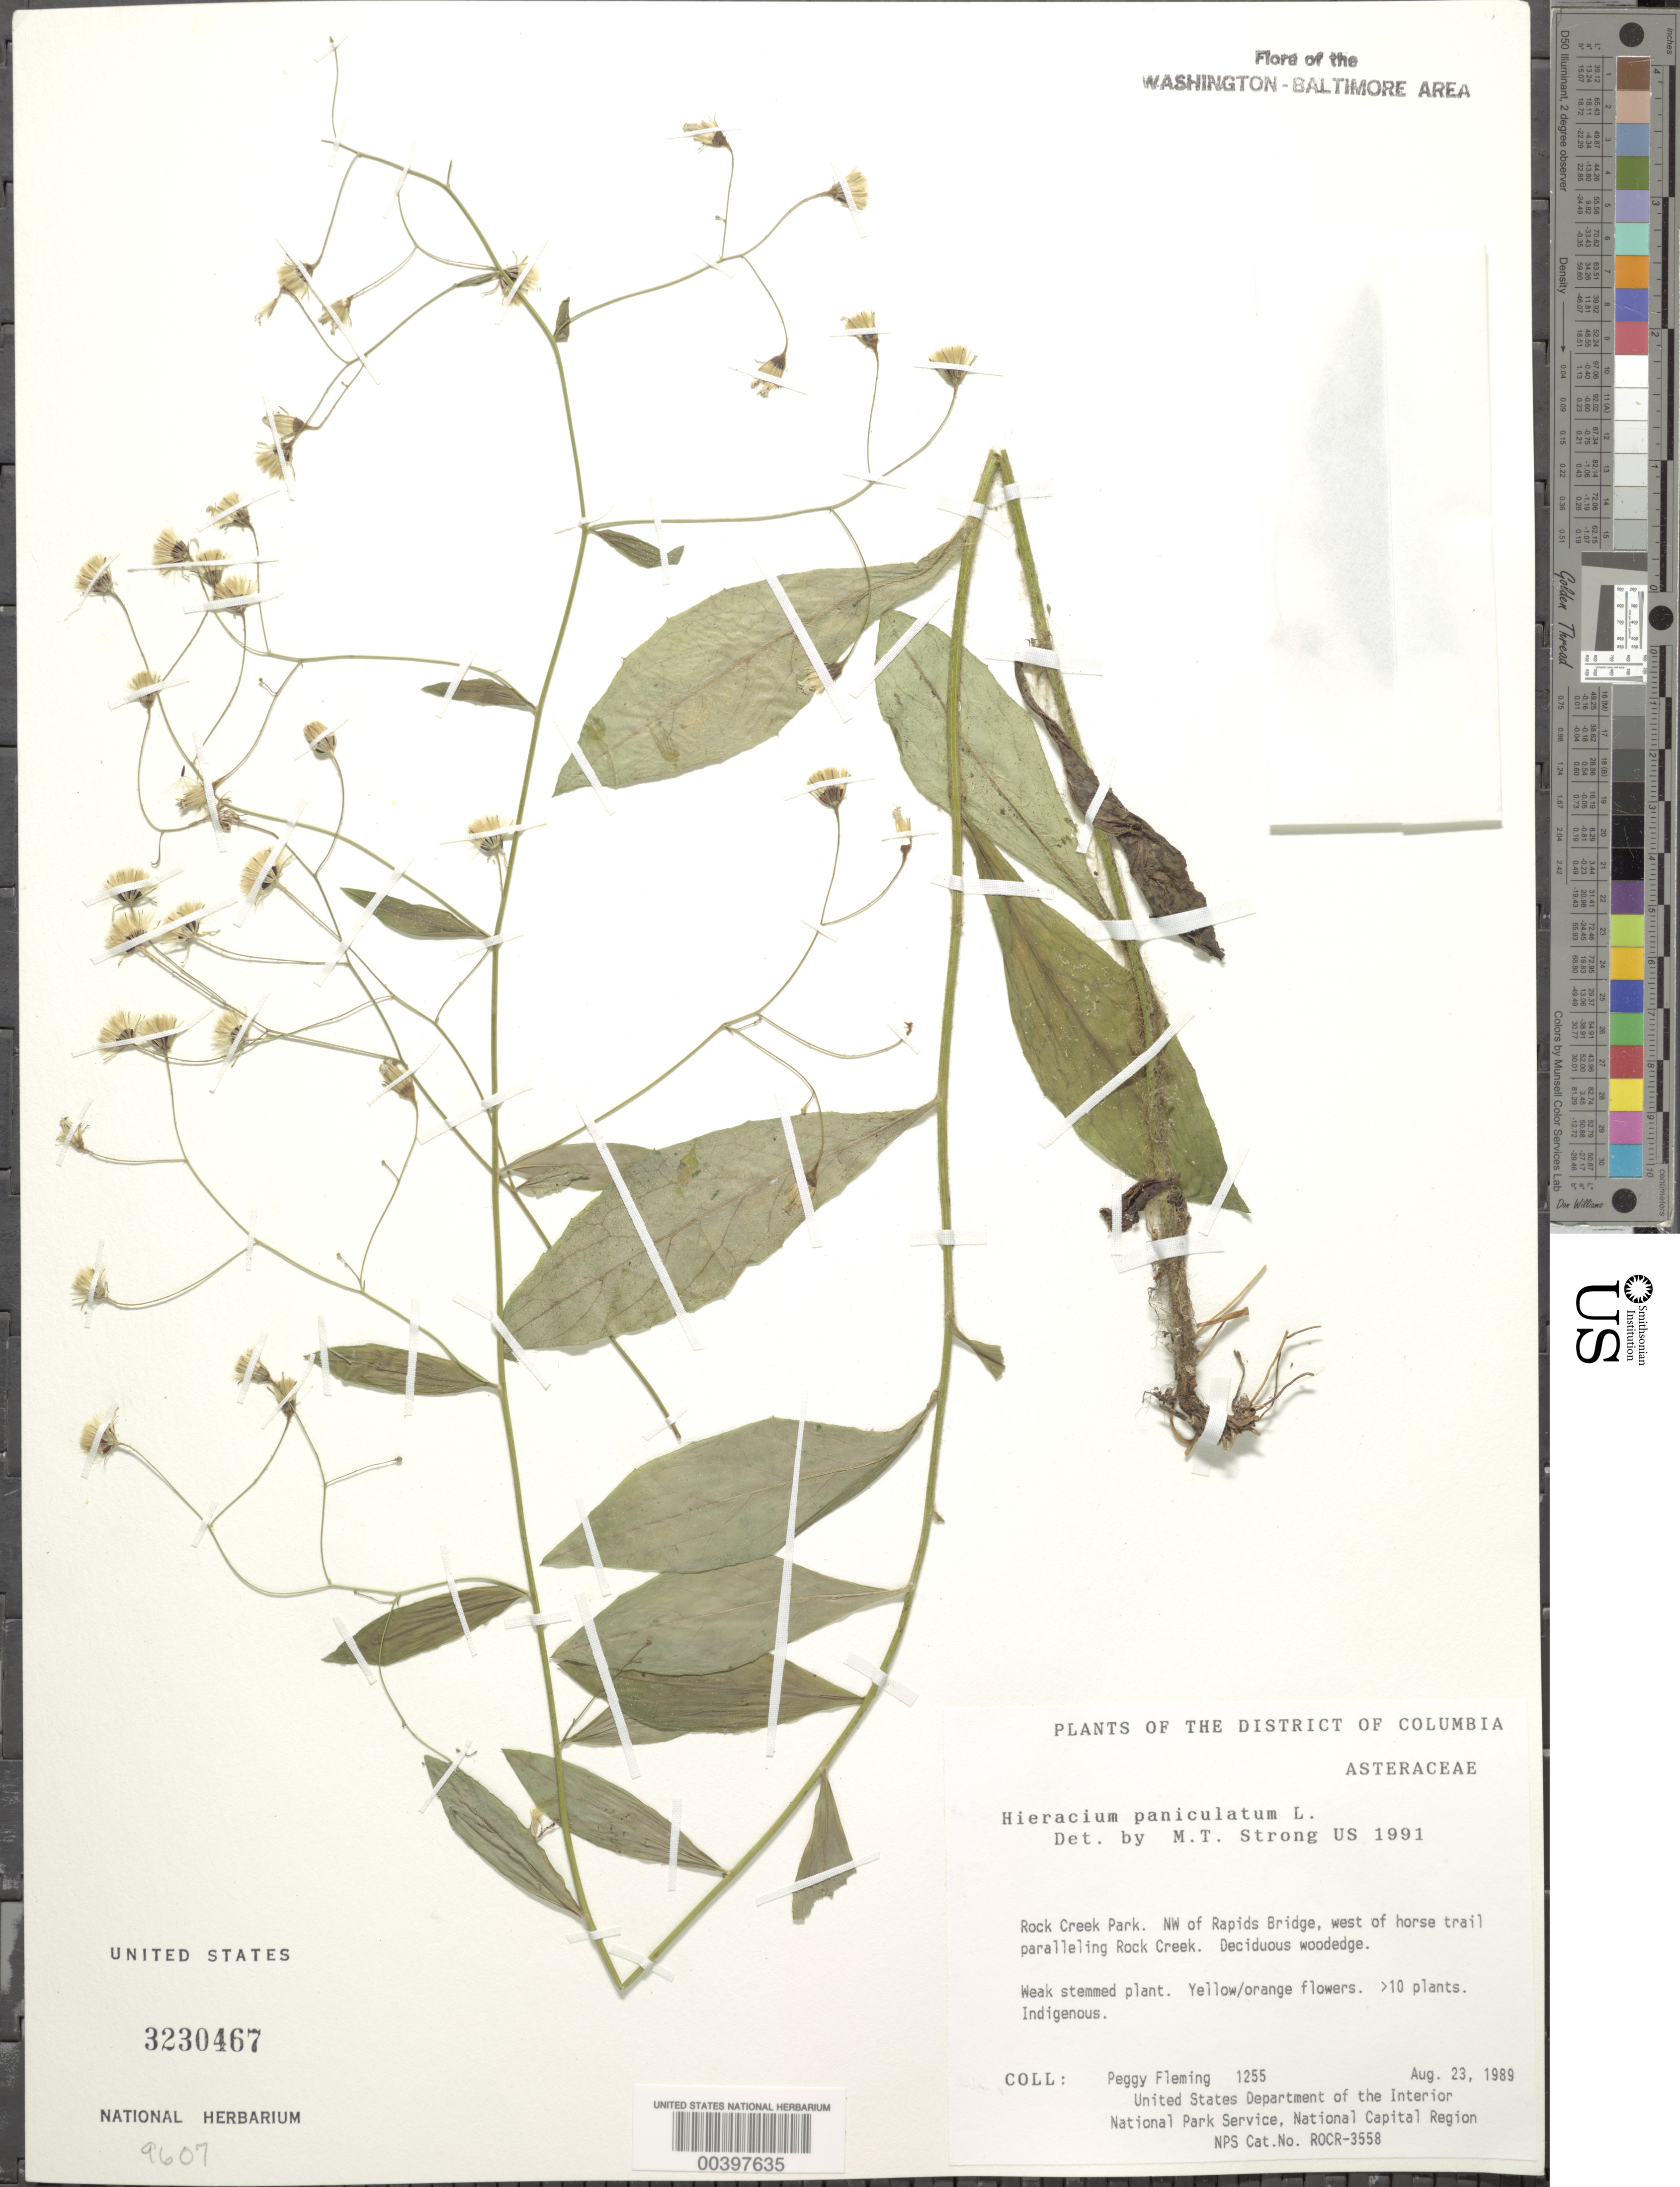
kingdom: Plantae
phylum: Tracheophyta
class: Magnoliopsida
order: Asterales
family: Asteraceae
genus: Hieracium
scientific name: Hieracium paniculatum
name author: L.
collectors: P. Fleming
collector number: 1255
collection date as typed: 23 Aug 1989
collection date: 1989-08-23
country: United States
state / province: District of Columbia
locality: Rock Creek Park, NW of Rapids Bridge, W of horse trail paralleling Rock Creek Rock Creek Park & vicinity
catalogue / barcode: US 3230467